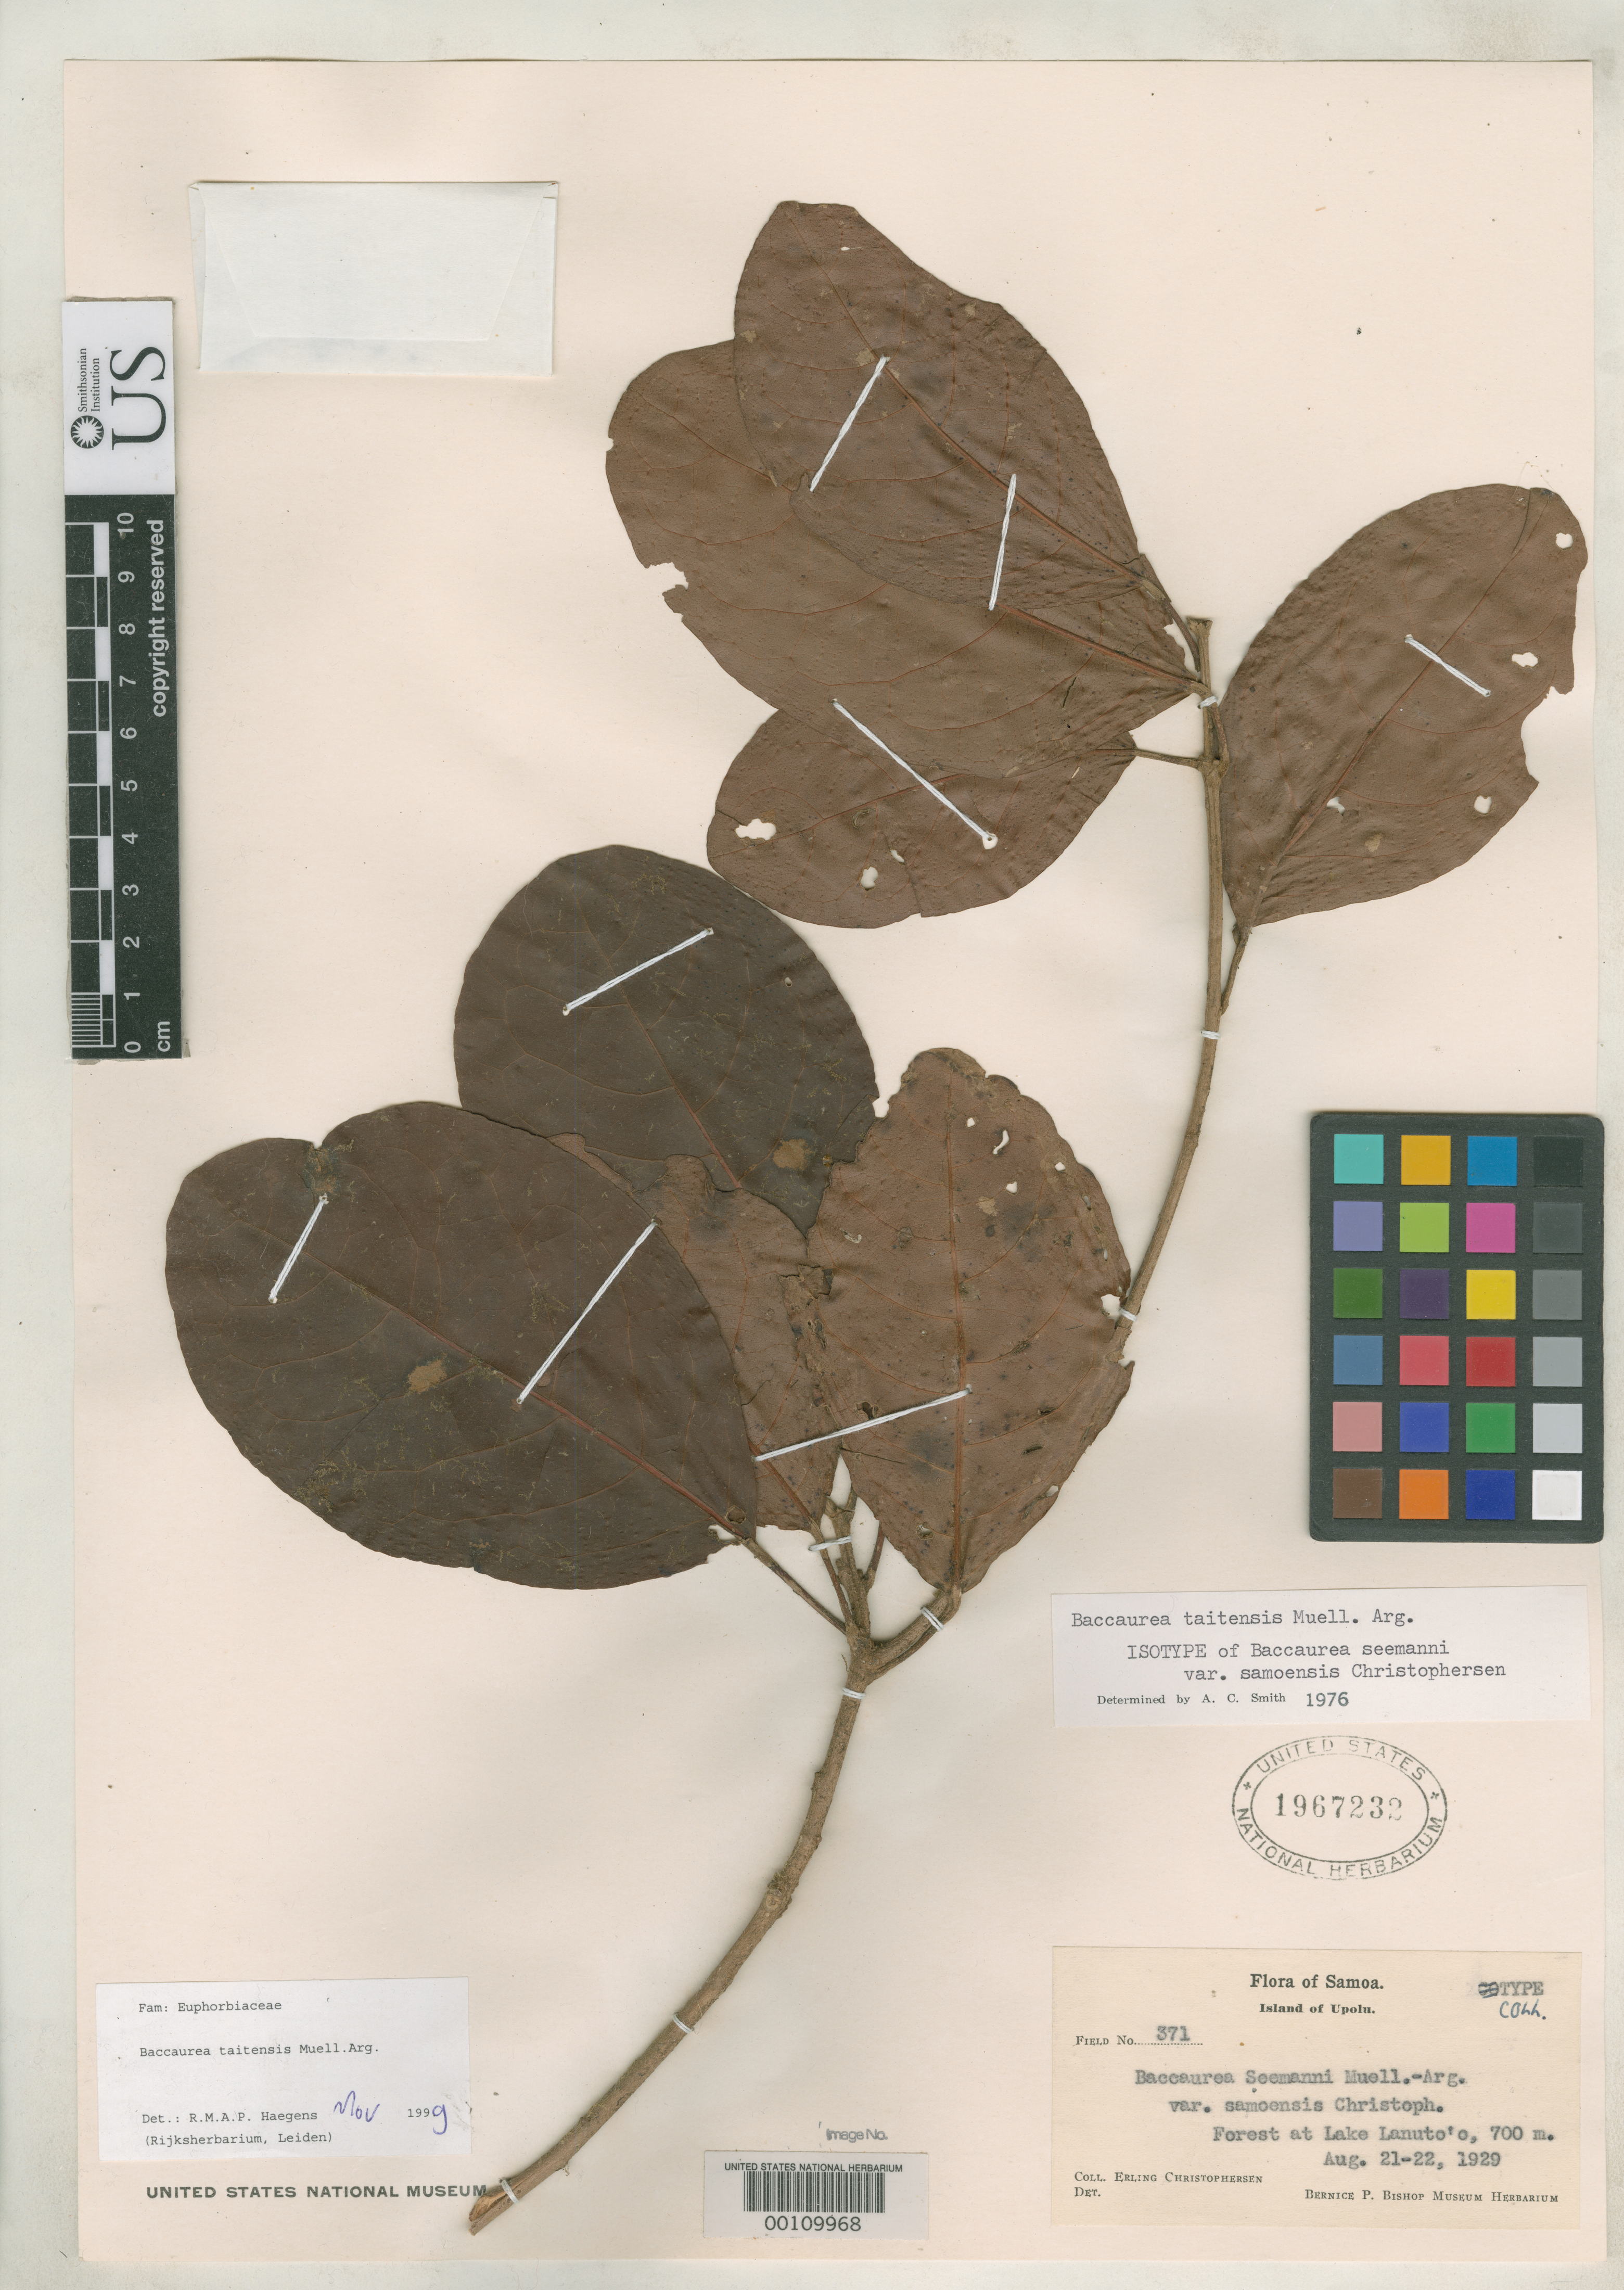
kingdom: Plantae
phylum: Tracheophyta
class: Magnoliopsida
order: Malpighiales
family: Phyllanthaceae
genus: Baccaurea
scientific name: Baccaurea seemanni var. samoensis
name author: Christoph.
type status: Isotype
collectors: E. Christophersen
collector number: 371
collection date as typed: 21 Aug 1929 to 22 Aug 1929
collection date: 1929-08-21/1929-08-22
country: Samoa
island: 'Upolu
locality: Lake Lanutoo.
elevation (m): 700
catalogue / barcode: US 1967232